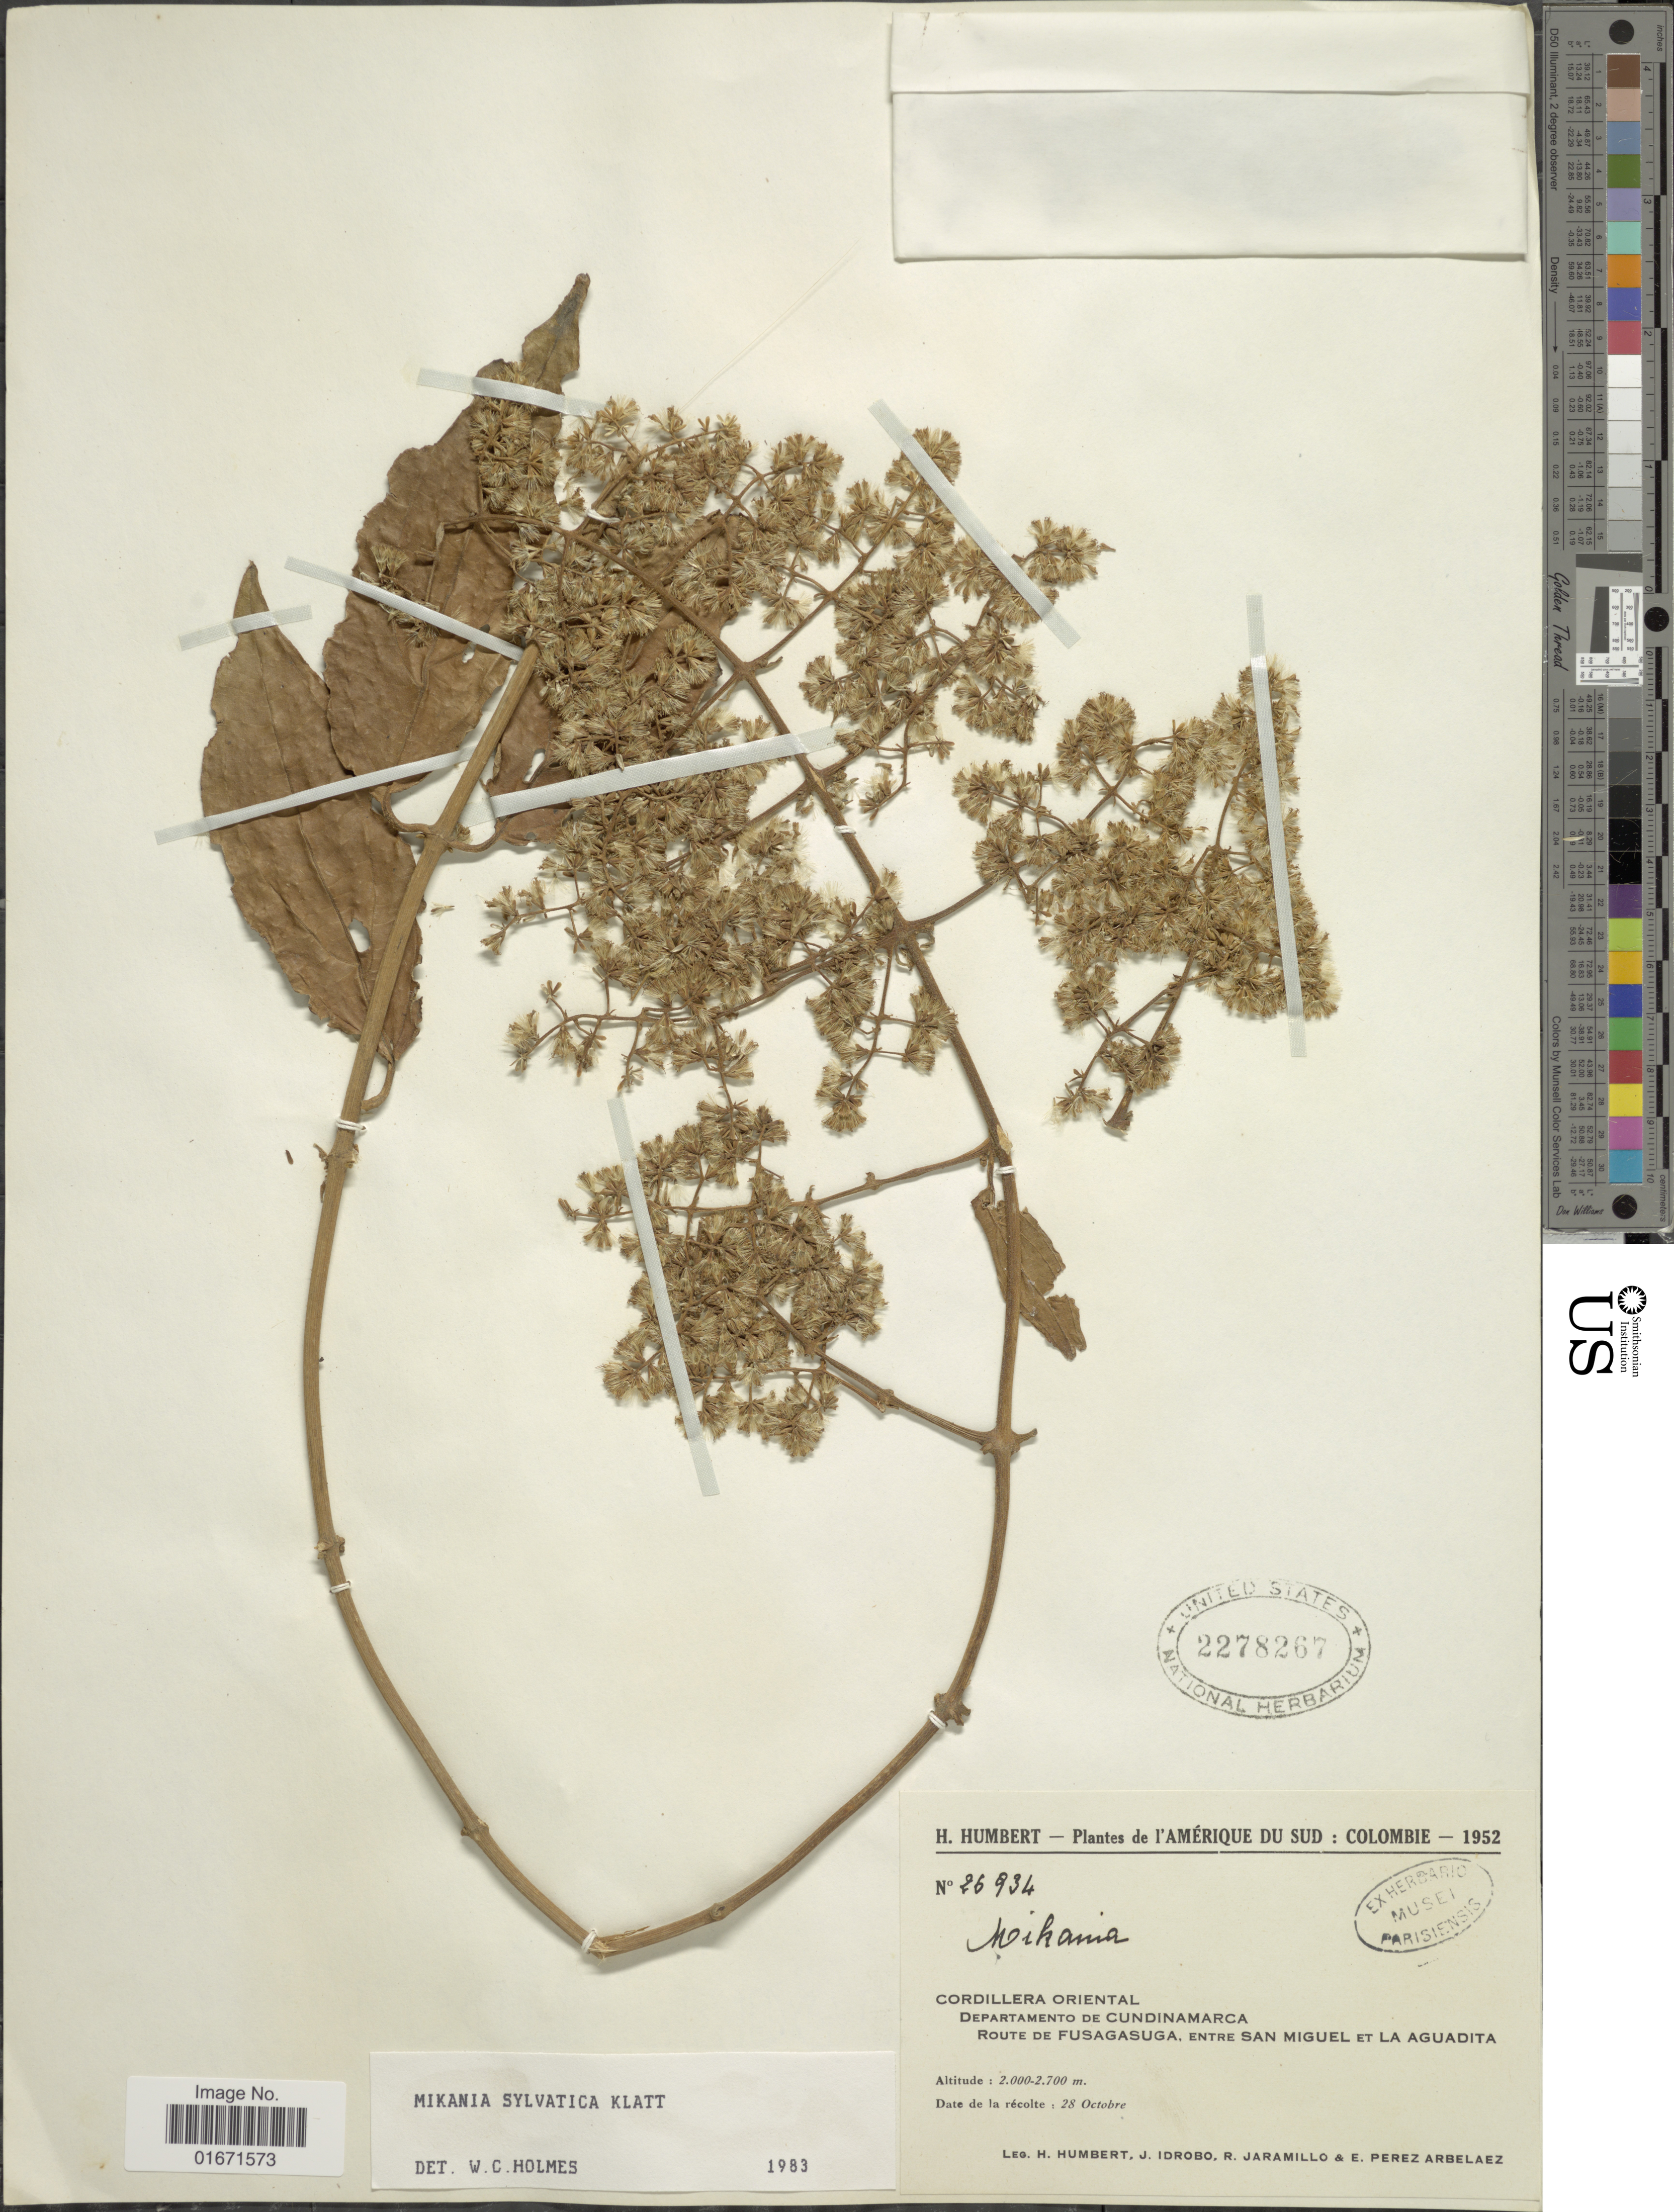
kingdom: Plantae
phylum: Tracheophyta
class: Magnoliopsida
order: Asterales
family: Asteraceae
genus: Mikania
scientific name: Mikania sylvatica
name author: Klatt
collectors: H. Humbert, J. M. Idrobo, R. Jaramillo M. & E. Pérez Arbeláez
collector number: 26934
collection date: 1952-10-28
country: Colombia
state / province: Cundinamarca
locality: Cordillera Oriental. Departamento de Cundinamarca. Route de Fusagasuga, entre San Miguel et La Aguadita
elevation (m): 2000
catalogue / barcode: US 2278267